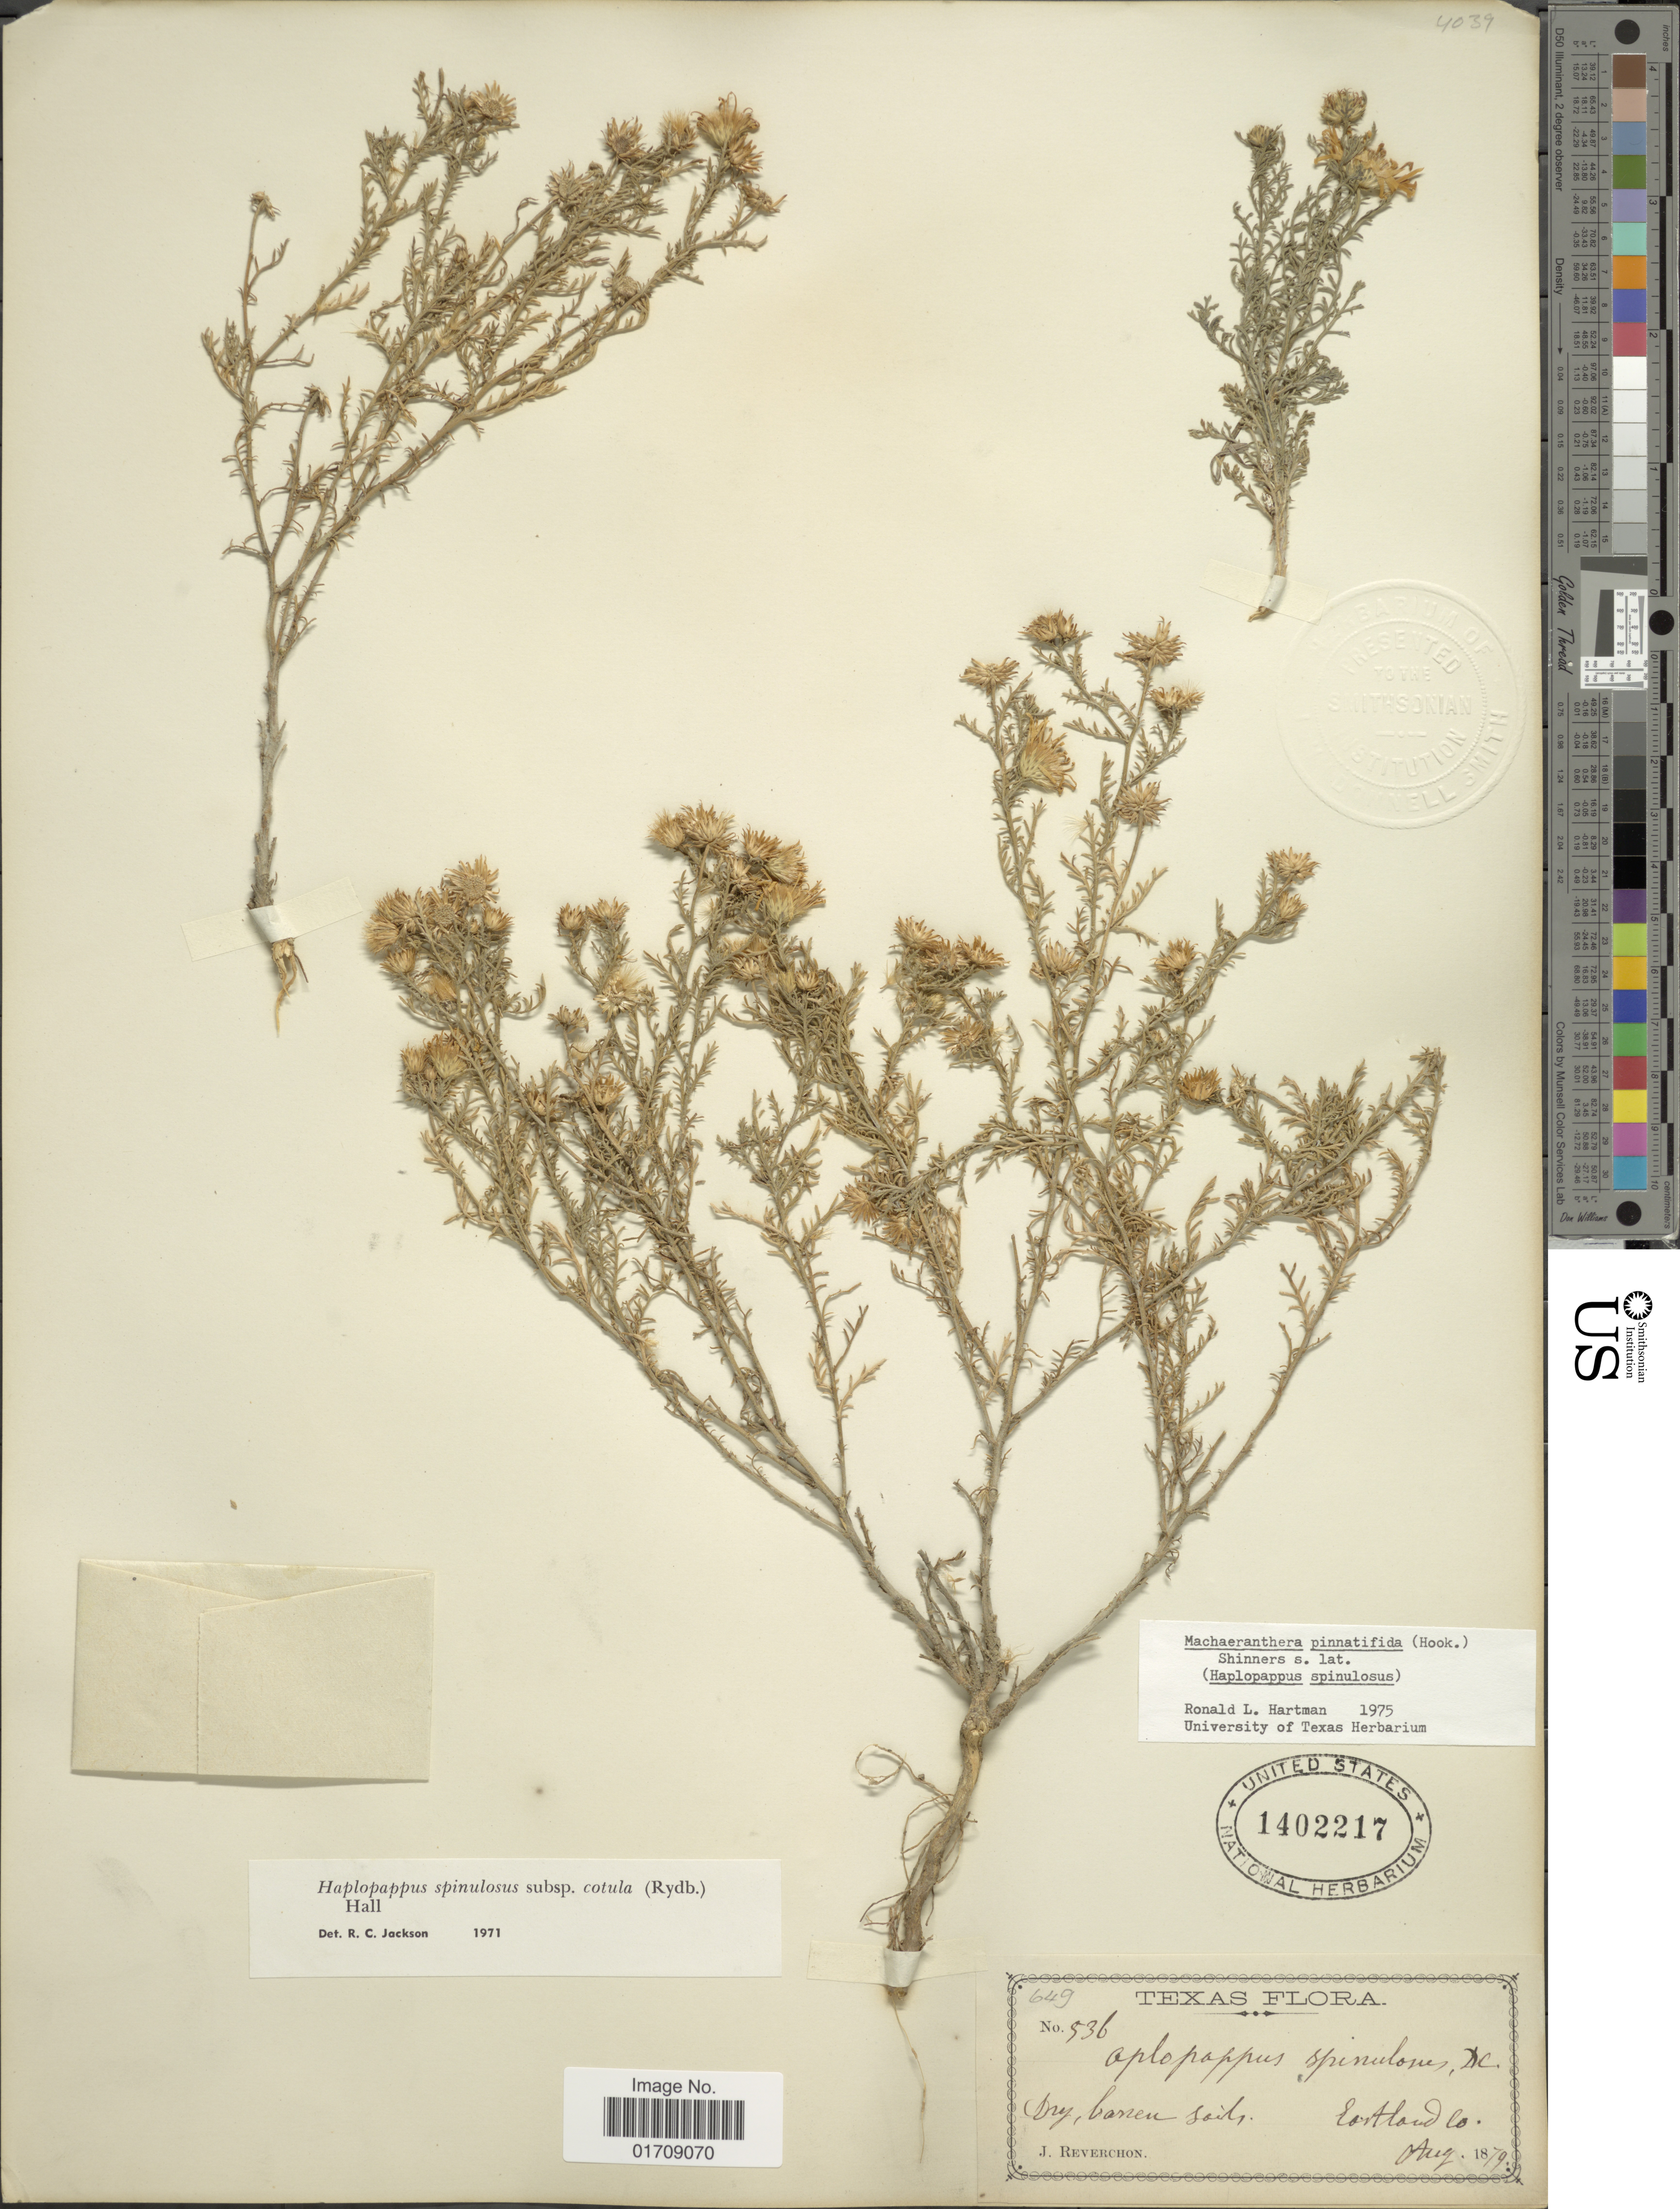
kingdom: Plantae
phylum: Tracheophyta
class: Magnoliopsida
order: Asterales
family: Asteraceae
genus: Machaeranthera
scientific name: Machaeranthera pinnatifida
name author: (Hook.) Shinners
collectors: J. Reverchon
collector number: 536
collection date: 1879-08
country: United States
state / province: Texas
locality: Eastland Co.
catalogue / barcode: US 1402217